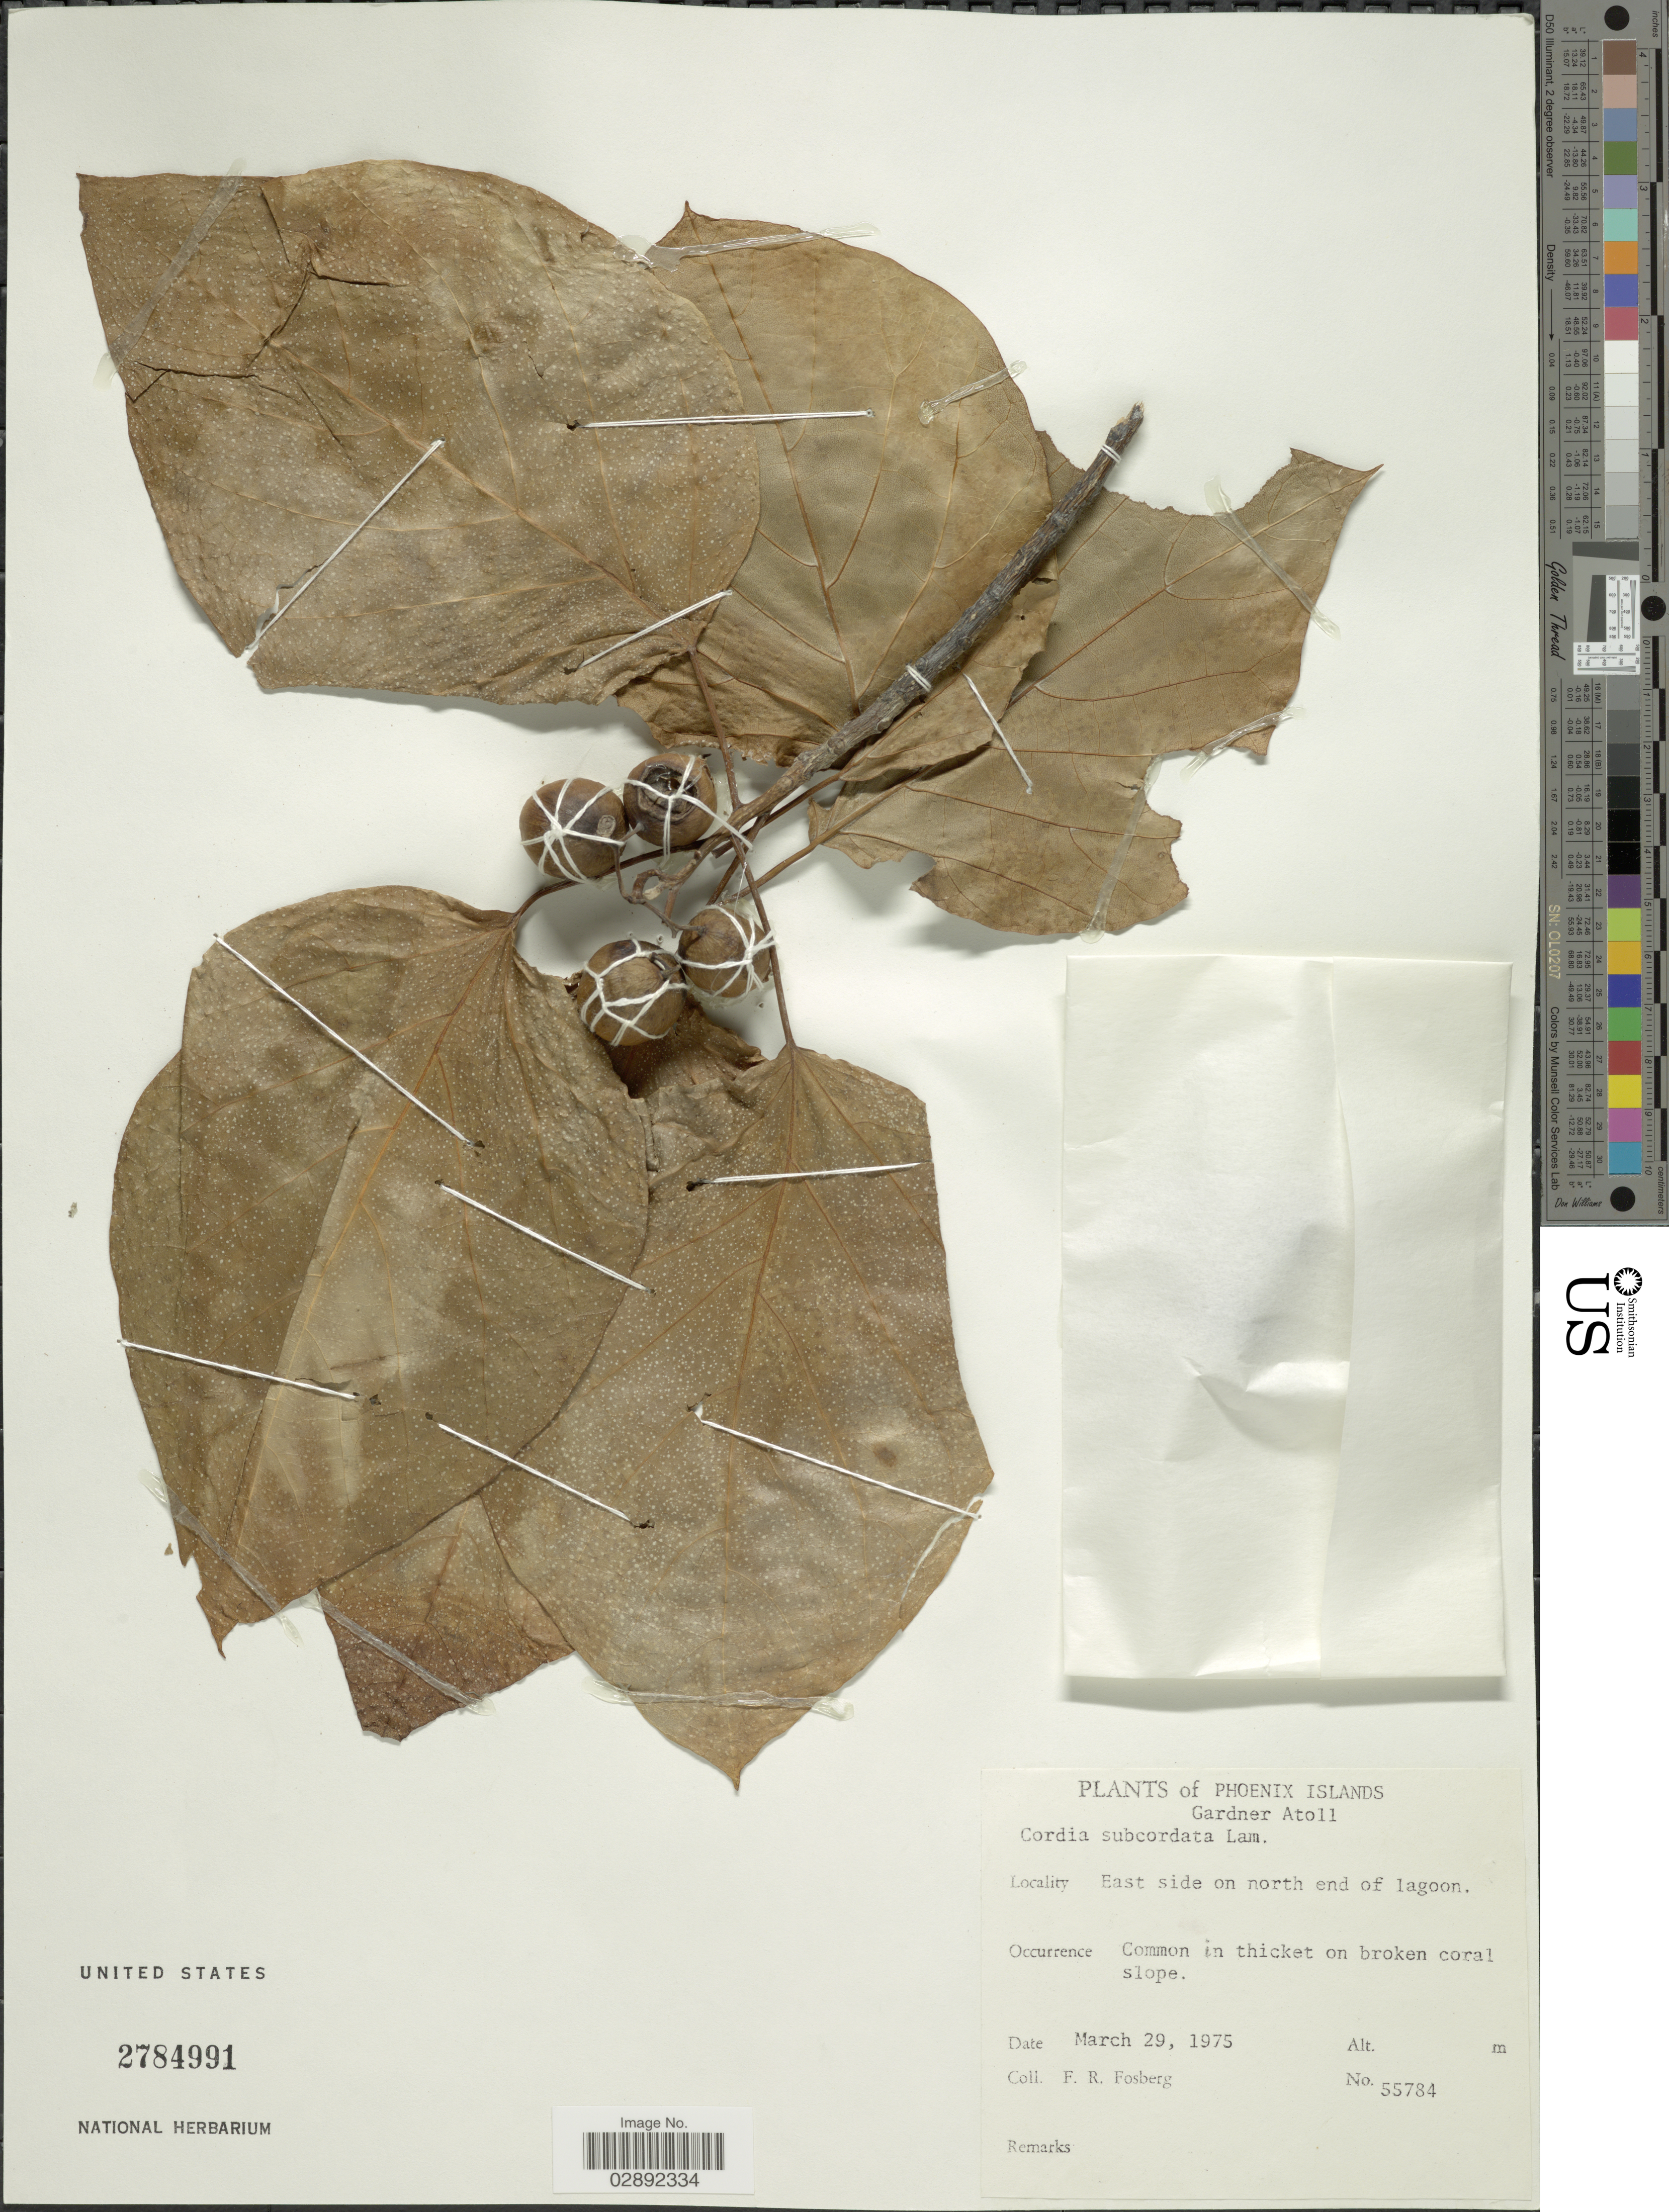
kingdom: Plantae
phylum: Tracheophyta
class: Magnoliopsida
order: Boraginales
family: Cordiaceae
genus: Cordia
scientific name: Cordia subcordata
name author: Lam.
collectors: F. R. Fosberg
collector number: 55784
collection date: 1975-03-29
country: Kiribati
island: Nikumaroro [Gardner] Atoll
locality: Phoenix Islands. Gardner Atoll. East side on north end of lagoon.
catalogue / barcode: US 2784991